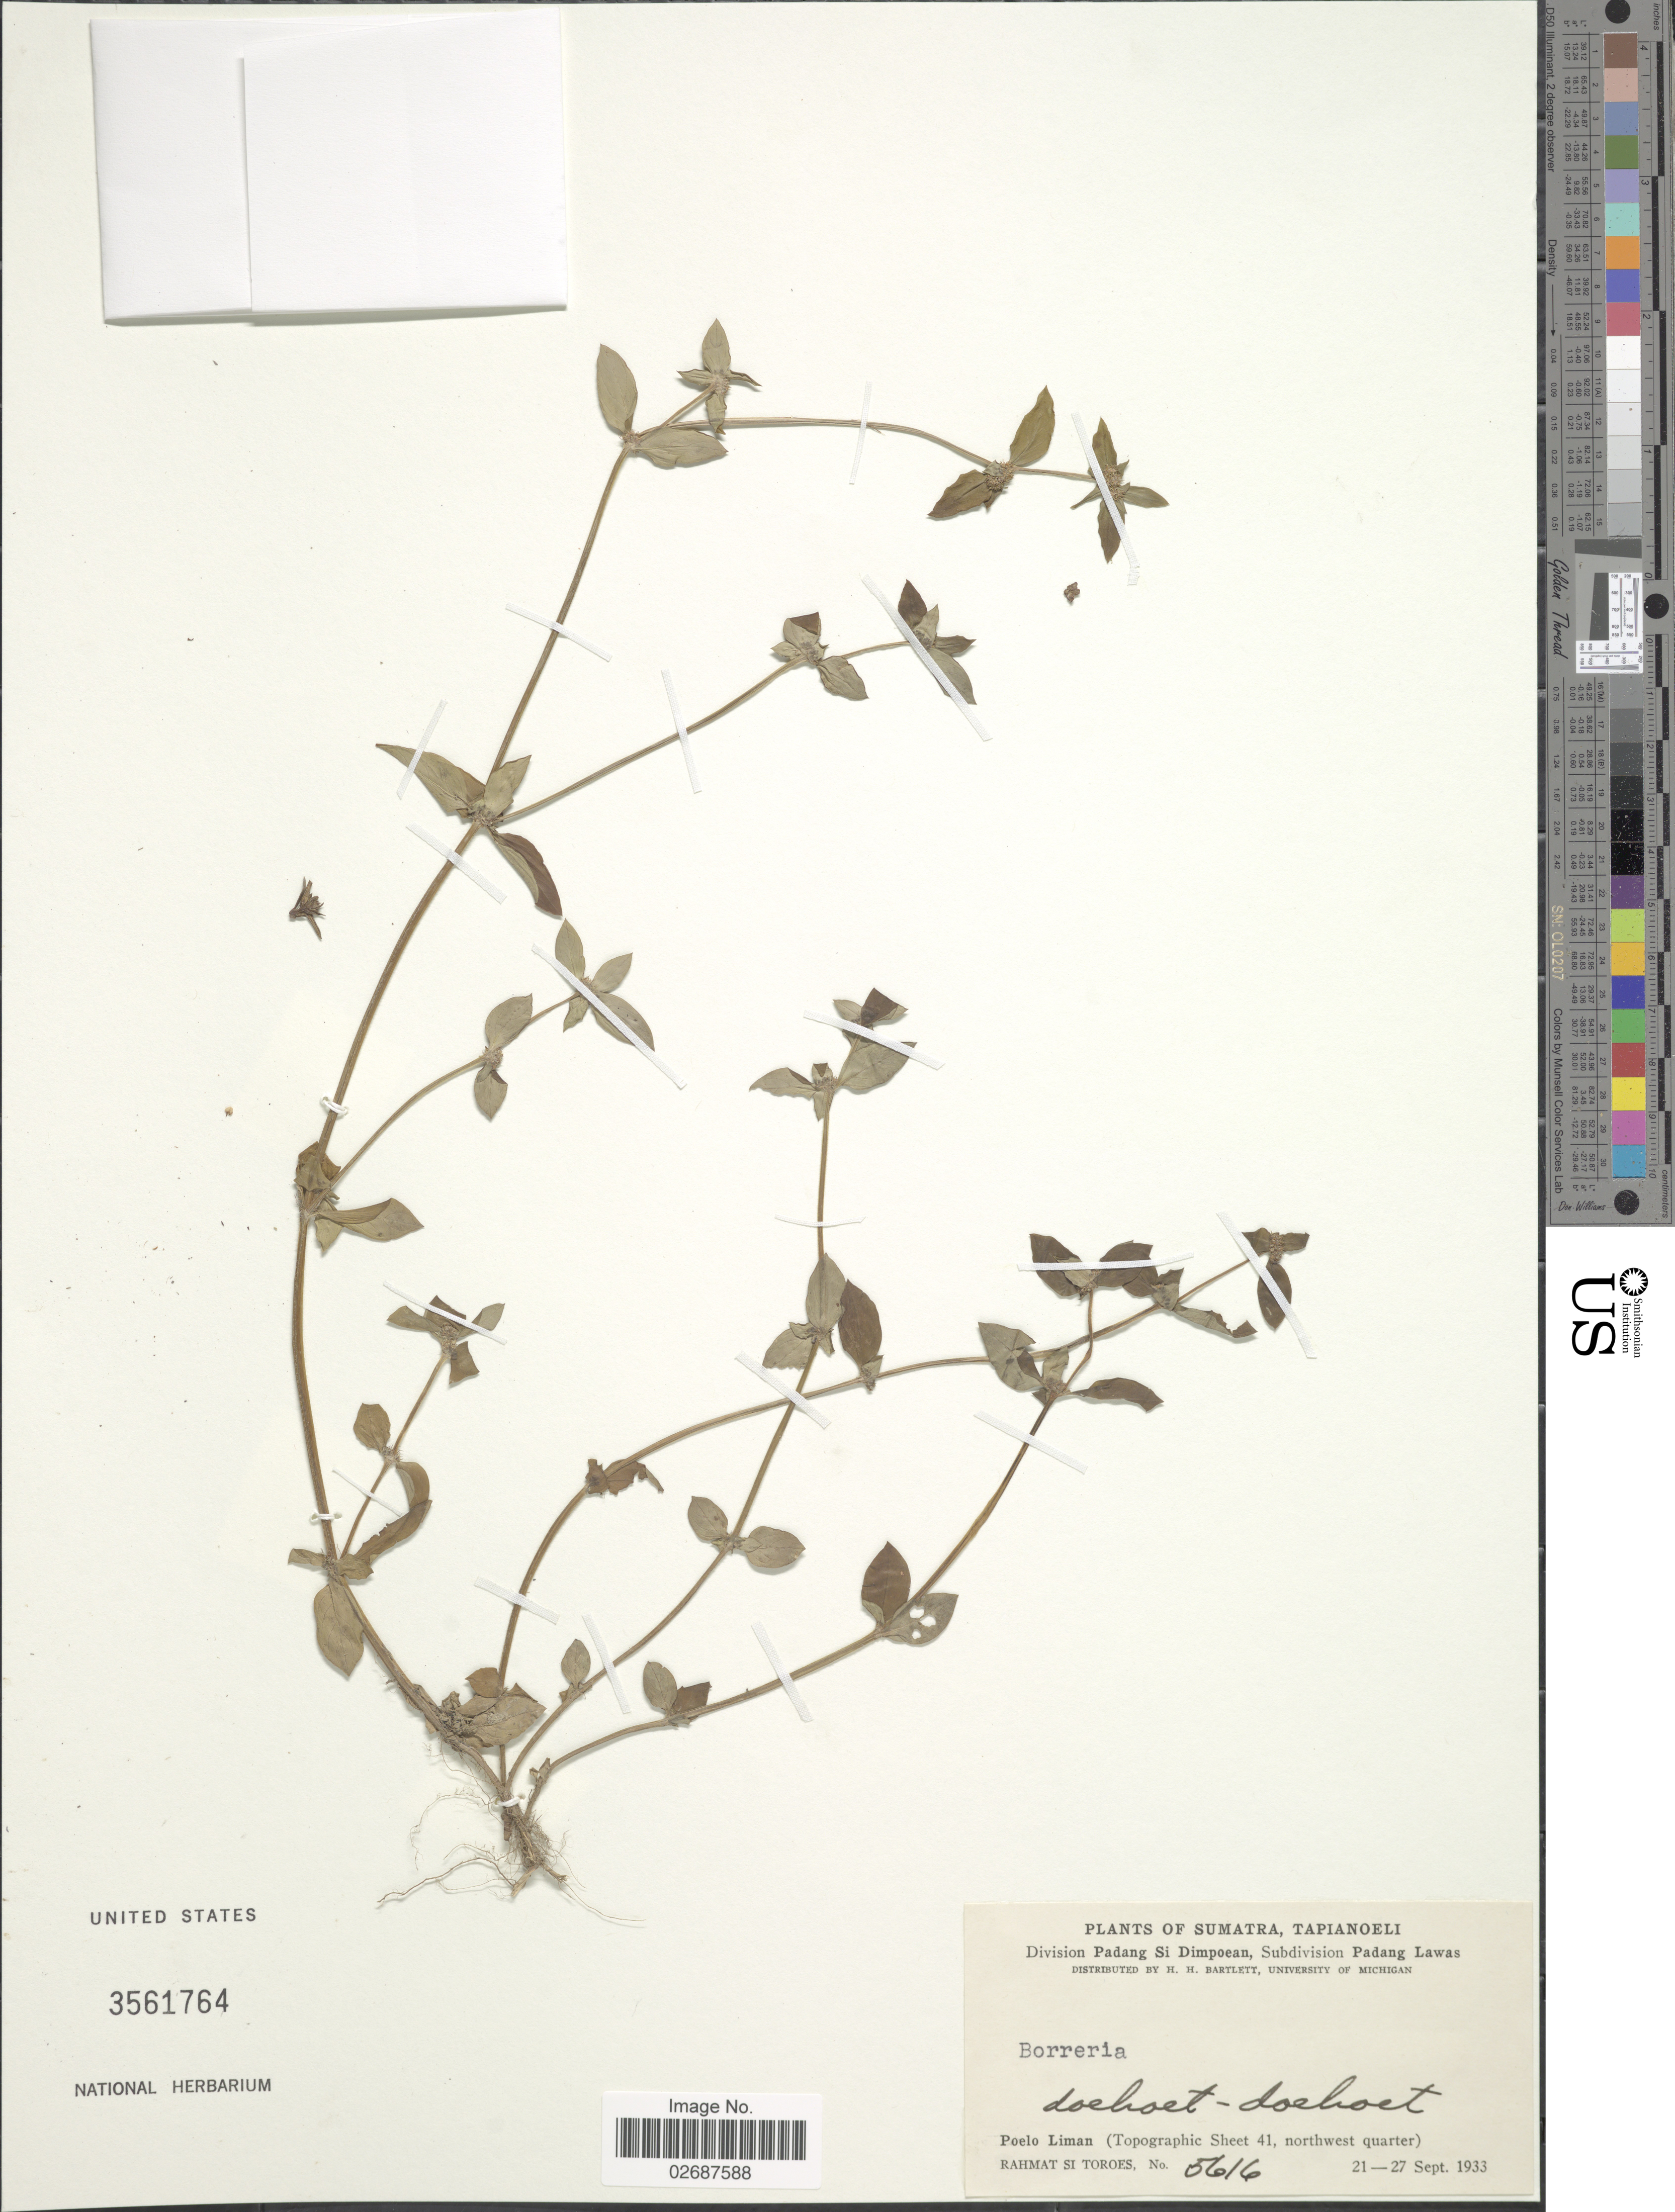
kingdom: Plantae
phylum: Tracheophyta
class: Magnoliopsida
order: Gentianales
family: Rubiaceae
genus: Borreria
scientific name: Borreria sp.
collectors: Rahmat Si Boeea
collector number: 5616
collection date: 1933-09-21/1933-09-27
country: Indonesia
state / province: Sumatra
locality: Tapianoeli, Division Padang Si Dimpoean, Subdivision Padang Lawas, Poelo Liman (Topographic Sheet 41, northwest quarter).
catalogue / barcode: US 3561764